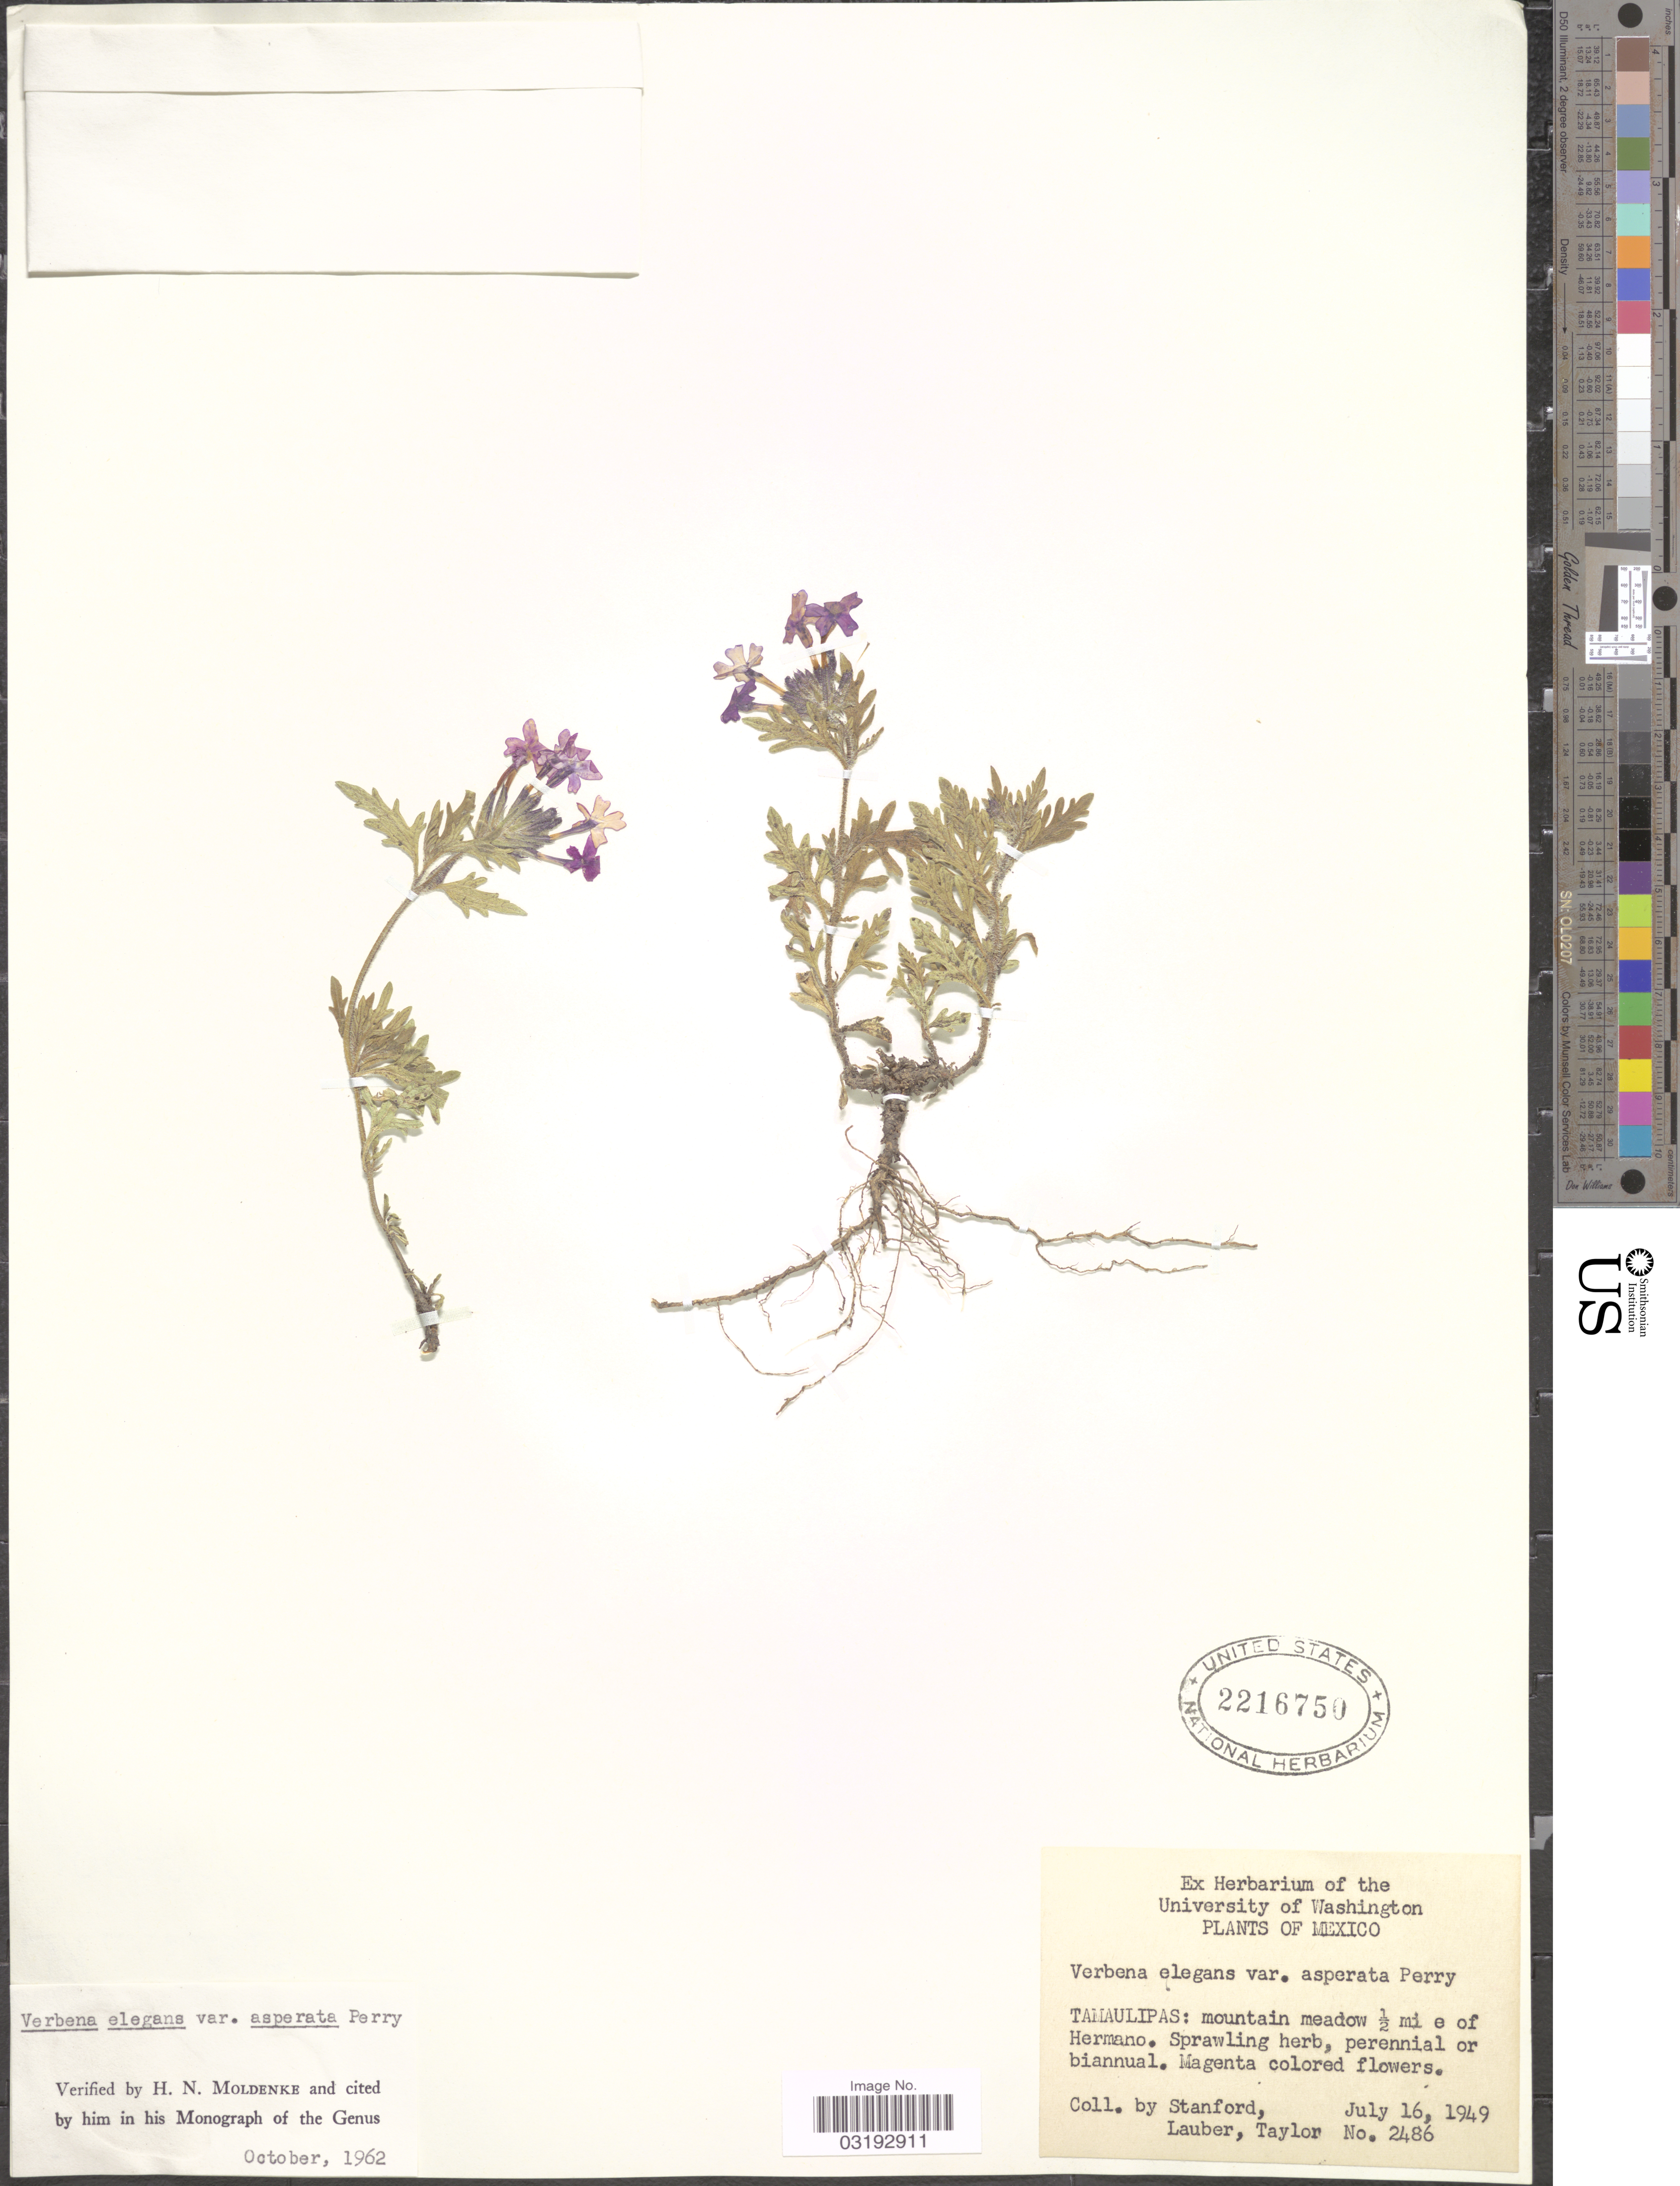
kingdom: Plantae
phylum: Tracheophyta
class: Magnoliopsida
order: Lamiales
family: Verbenaceae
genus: Verbena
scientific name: Verbena elegans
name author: Kunth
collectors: -. Stanford, Lauber, -- & -- Taylor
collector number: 2486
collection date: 1949-07-16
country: Mexico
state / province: Tamaulipas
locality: Mountain meadow ½ mi e of Hermano.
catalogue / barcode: US 2216750